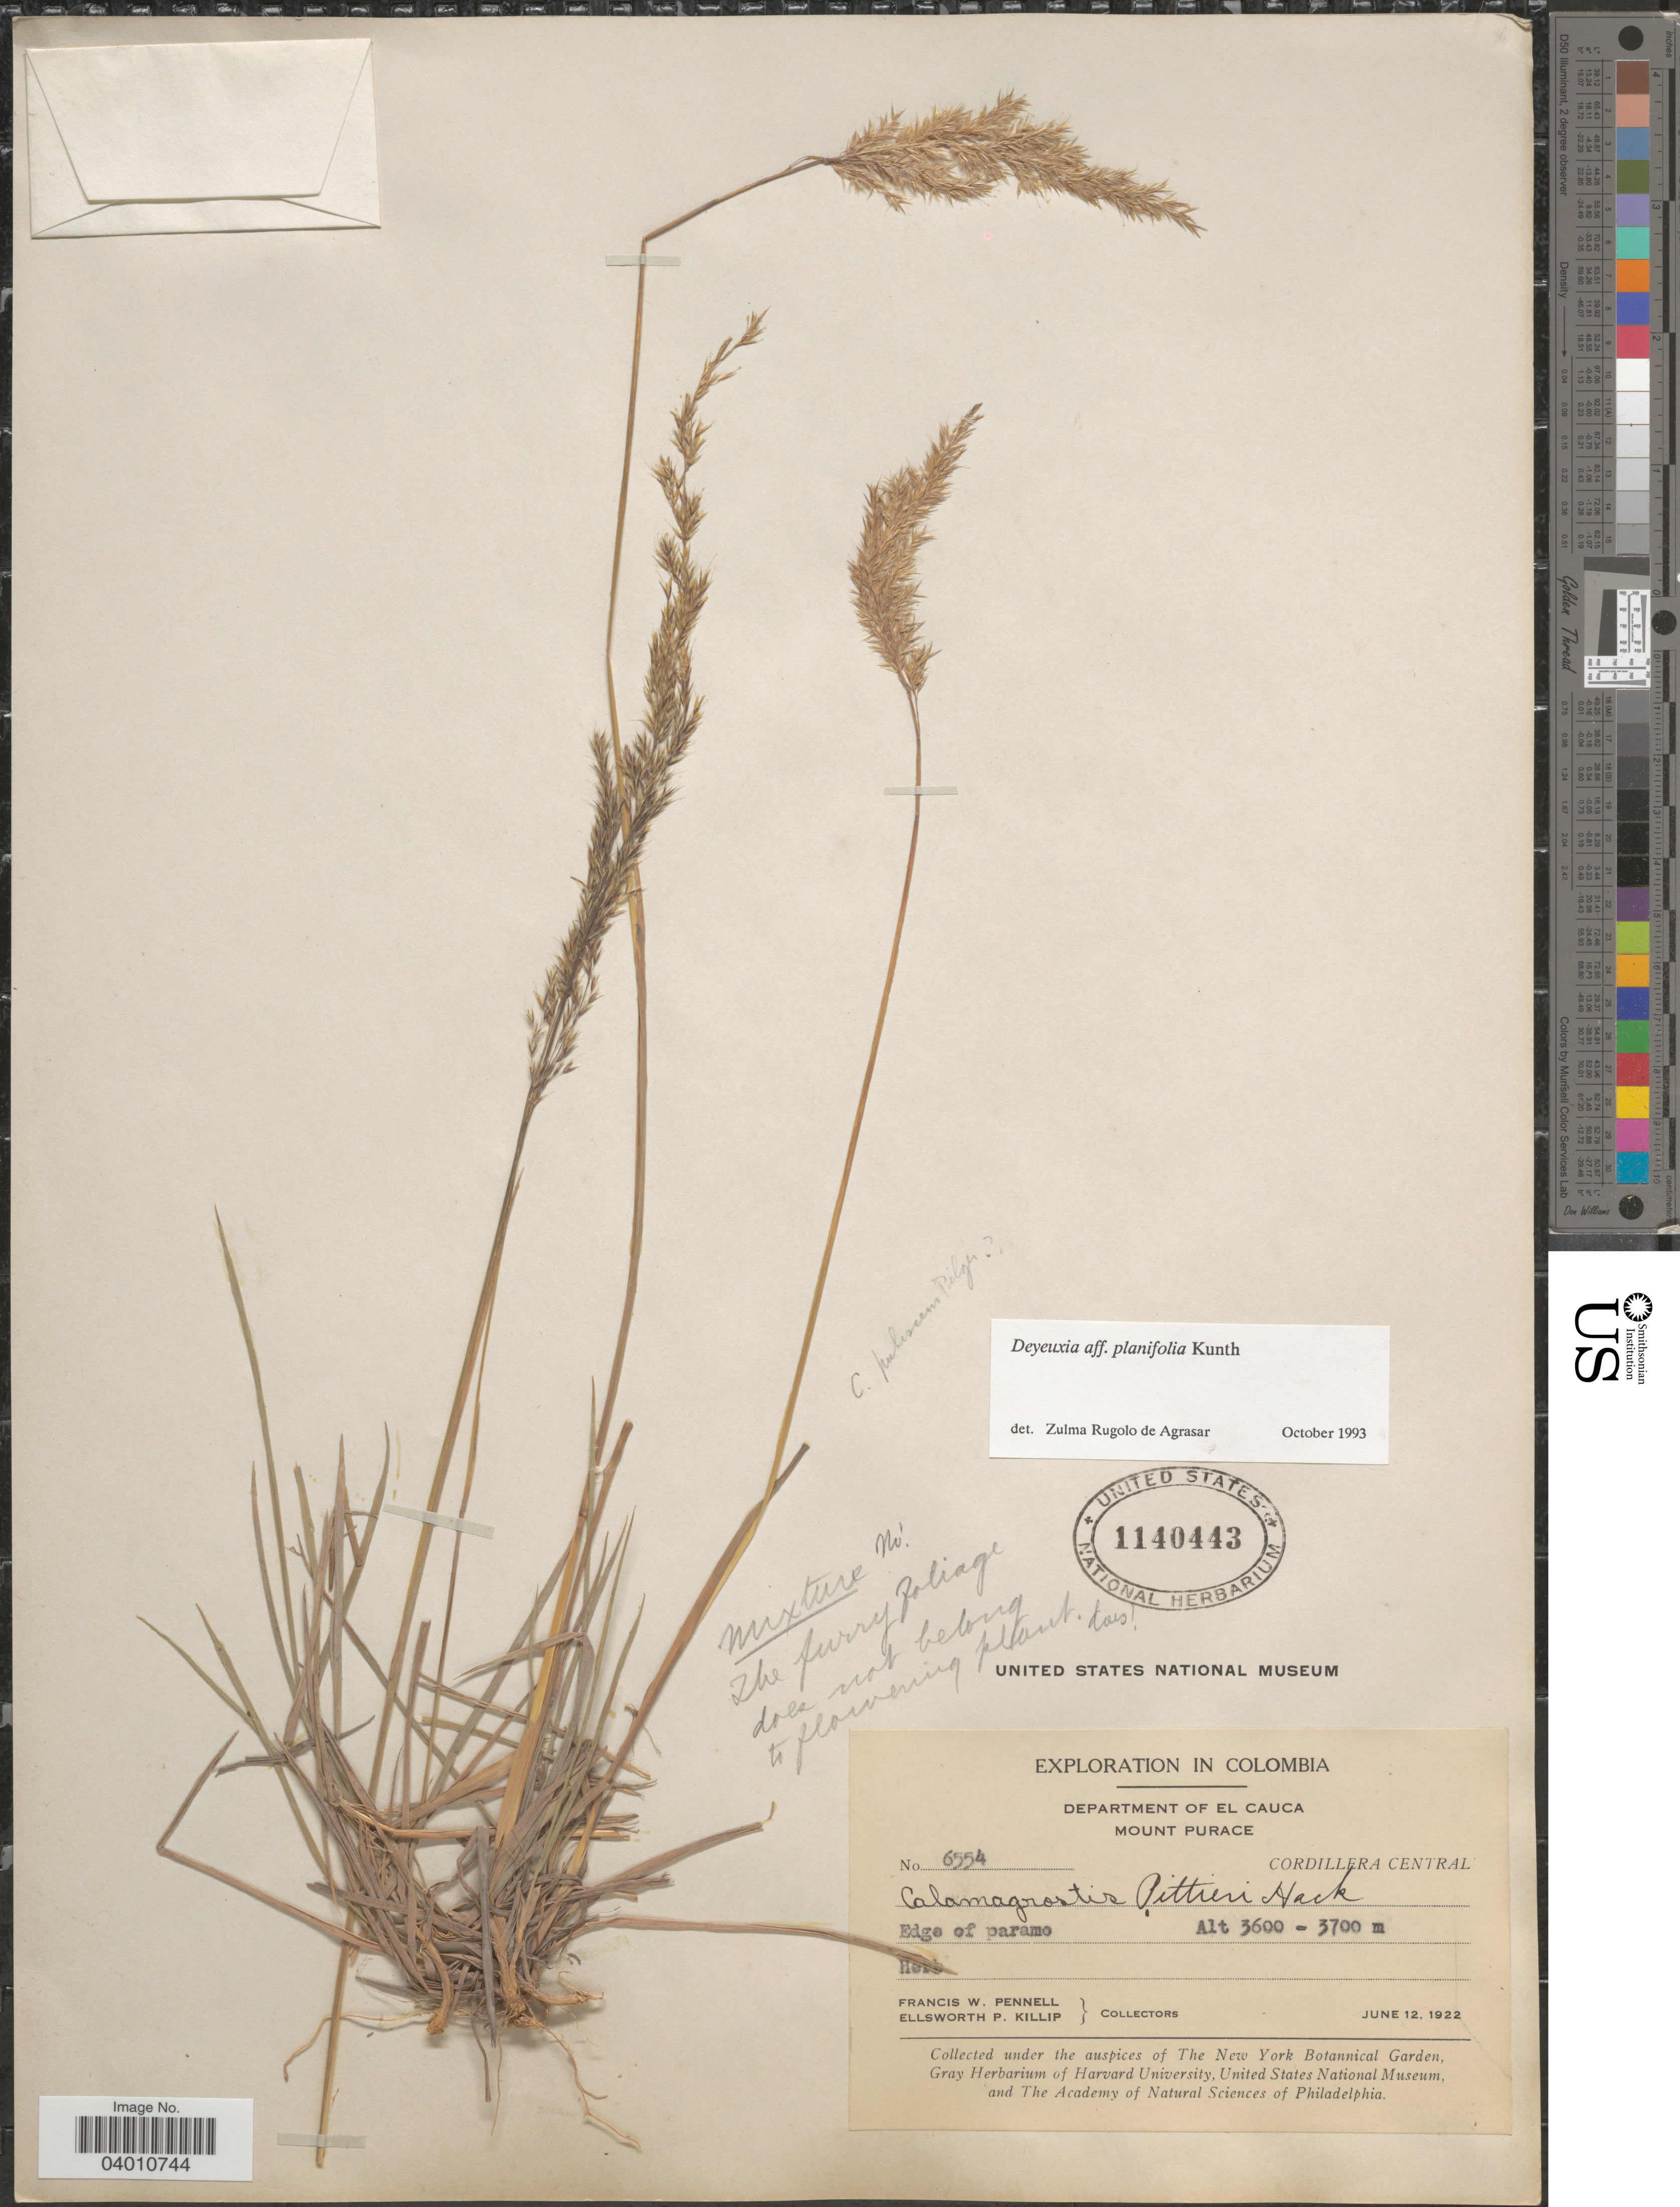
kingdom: Plantae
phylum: Tracheophyta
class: Liliopsida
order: Poales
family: Poaceae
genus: Peyritschia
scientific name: Peyritschia planifolia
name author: (Kunth) P.M. Peterson et al.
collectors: F. W. Pennell & E. P. Killip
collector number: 6554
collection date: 1922-06-12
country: Colombia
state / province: Cauca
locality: Department of El Cauca. Mount Purace. Cordillera Central. Edge of paramo.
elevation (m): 3600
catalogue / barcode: US 1140443